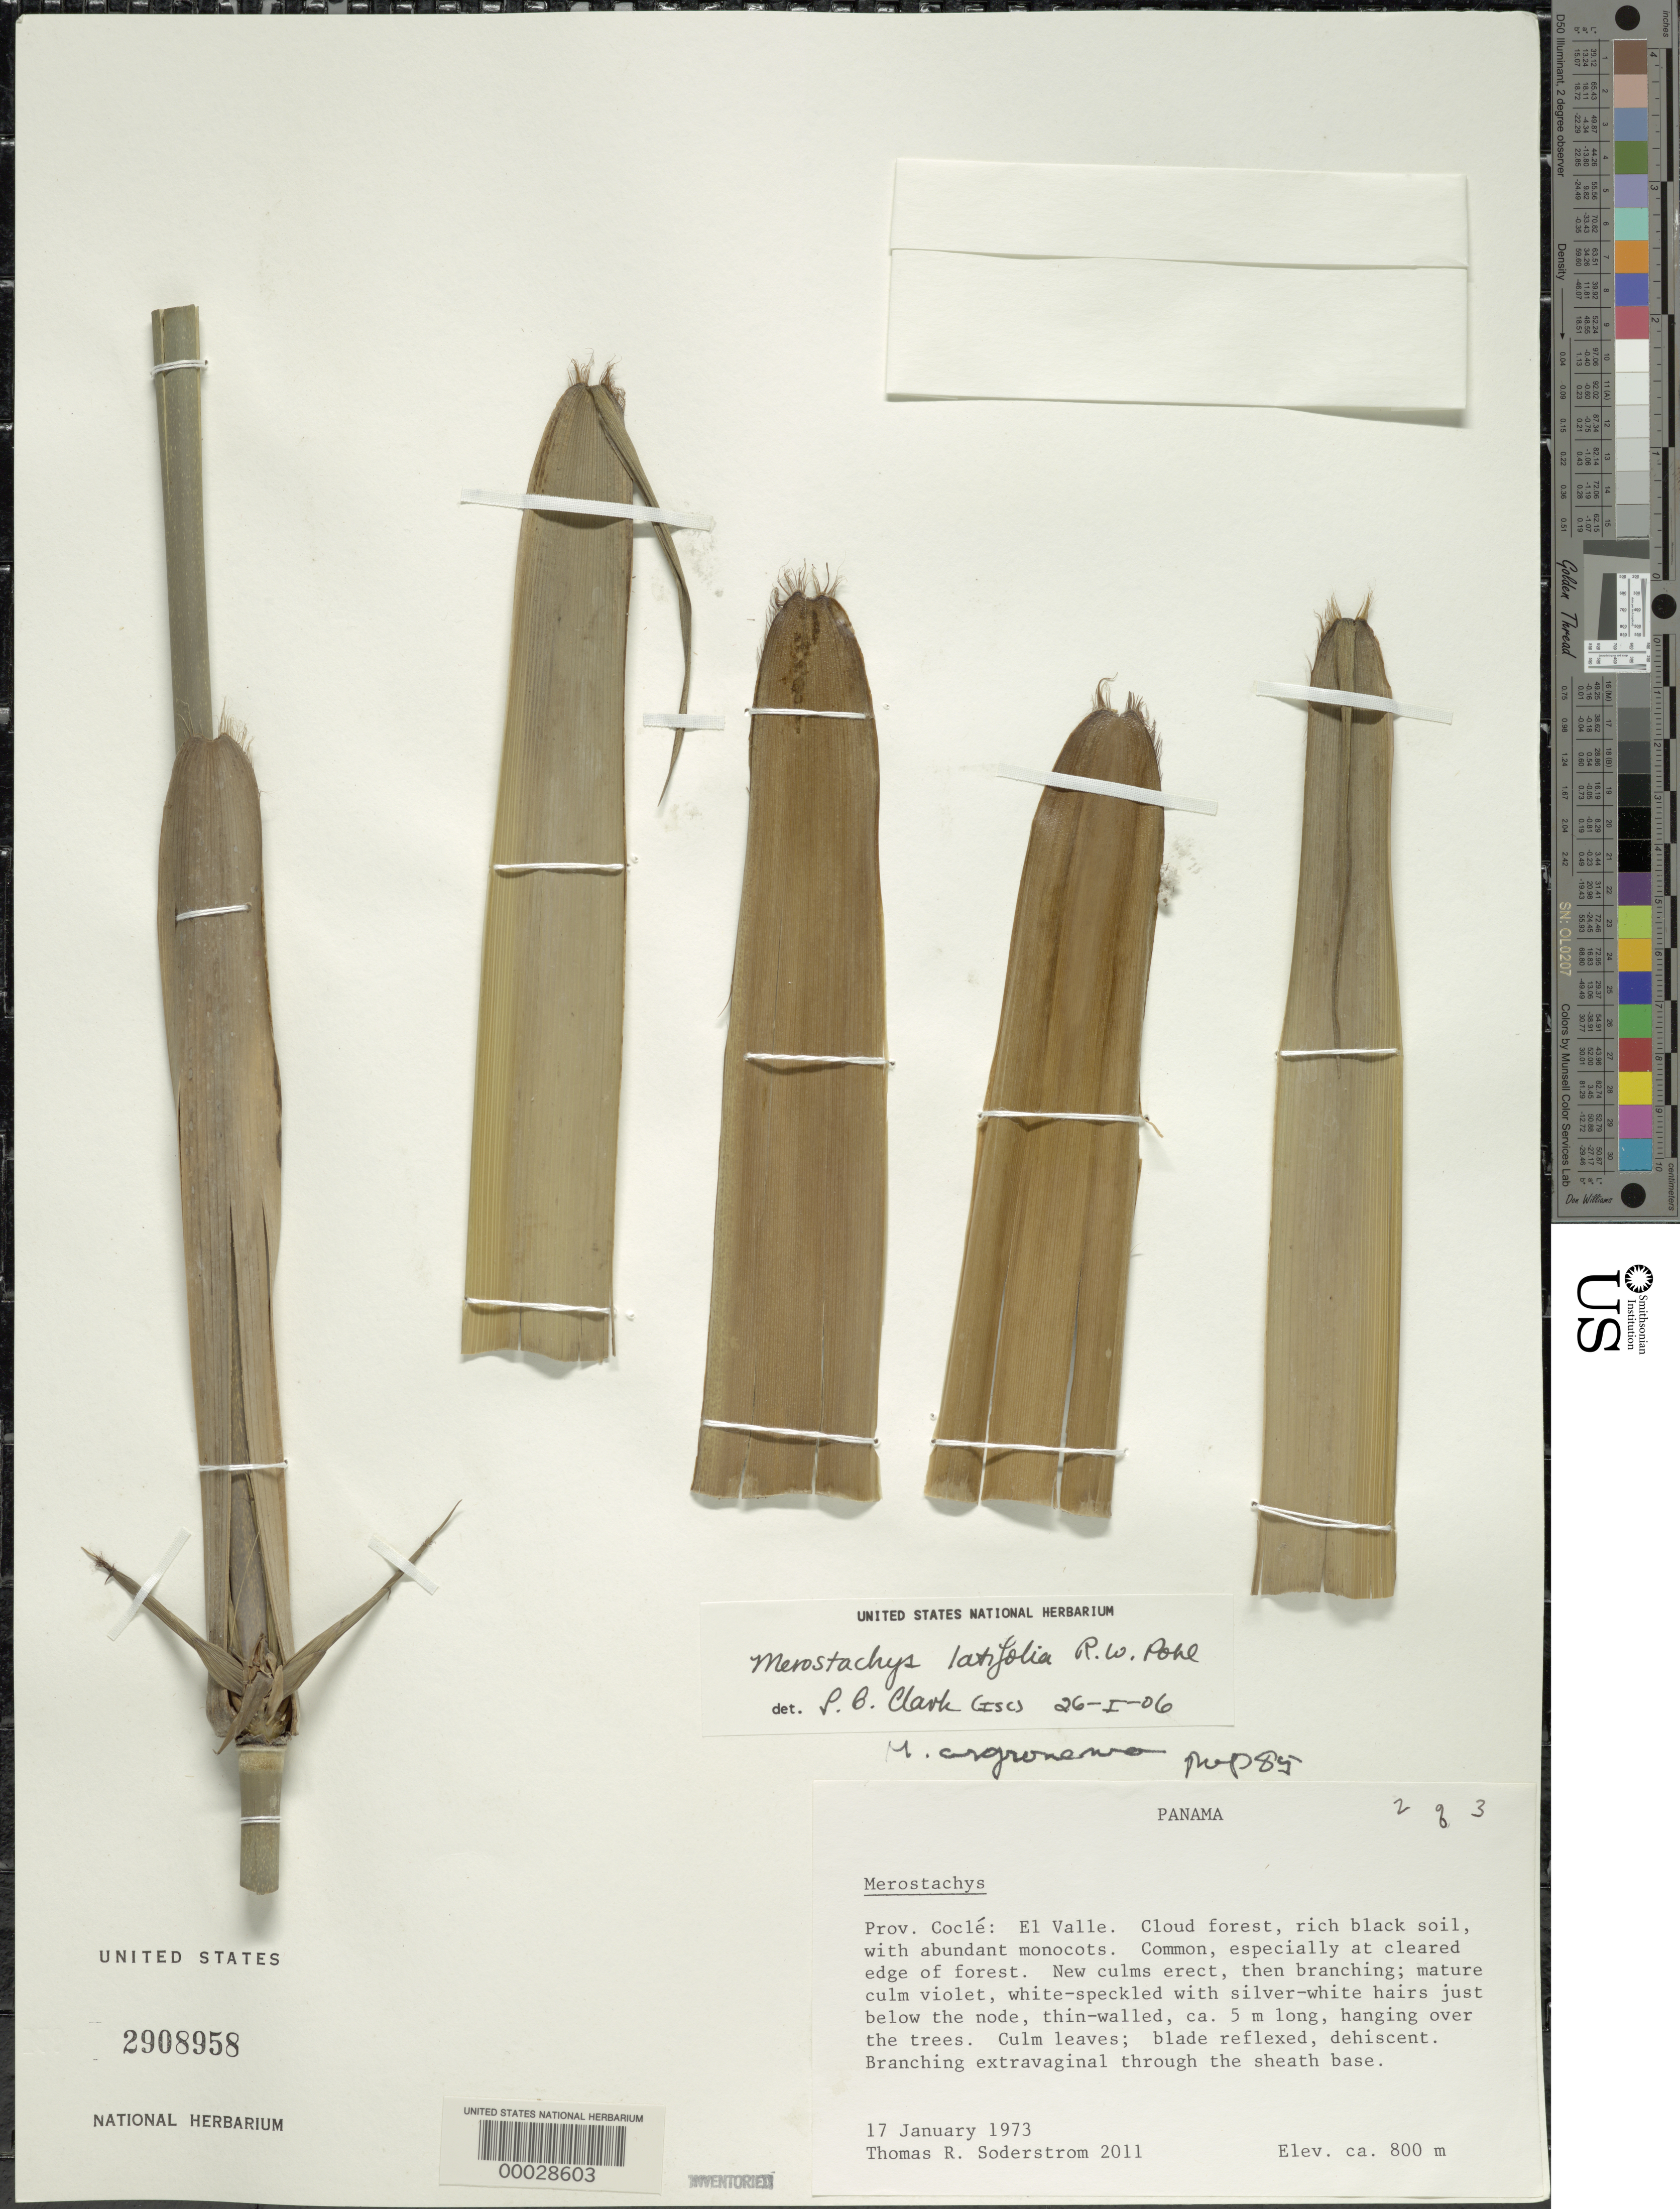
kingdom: Plantae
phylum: Tracheophyta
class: Liliopsida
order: Poales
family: Poaceae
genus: Merostachys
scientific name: Merostachys latifolia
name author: R.W. Pohl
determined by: Clark, Lynn G., (ISC), Iowa State University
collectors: T. R. Soderstrom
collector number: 2011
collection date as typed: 17 Jan 1973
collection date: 1973-01-17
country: Panama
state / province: Coclé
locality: El Valle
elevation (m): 800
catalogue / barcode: US 2908958